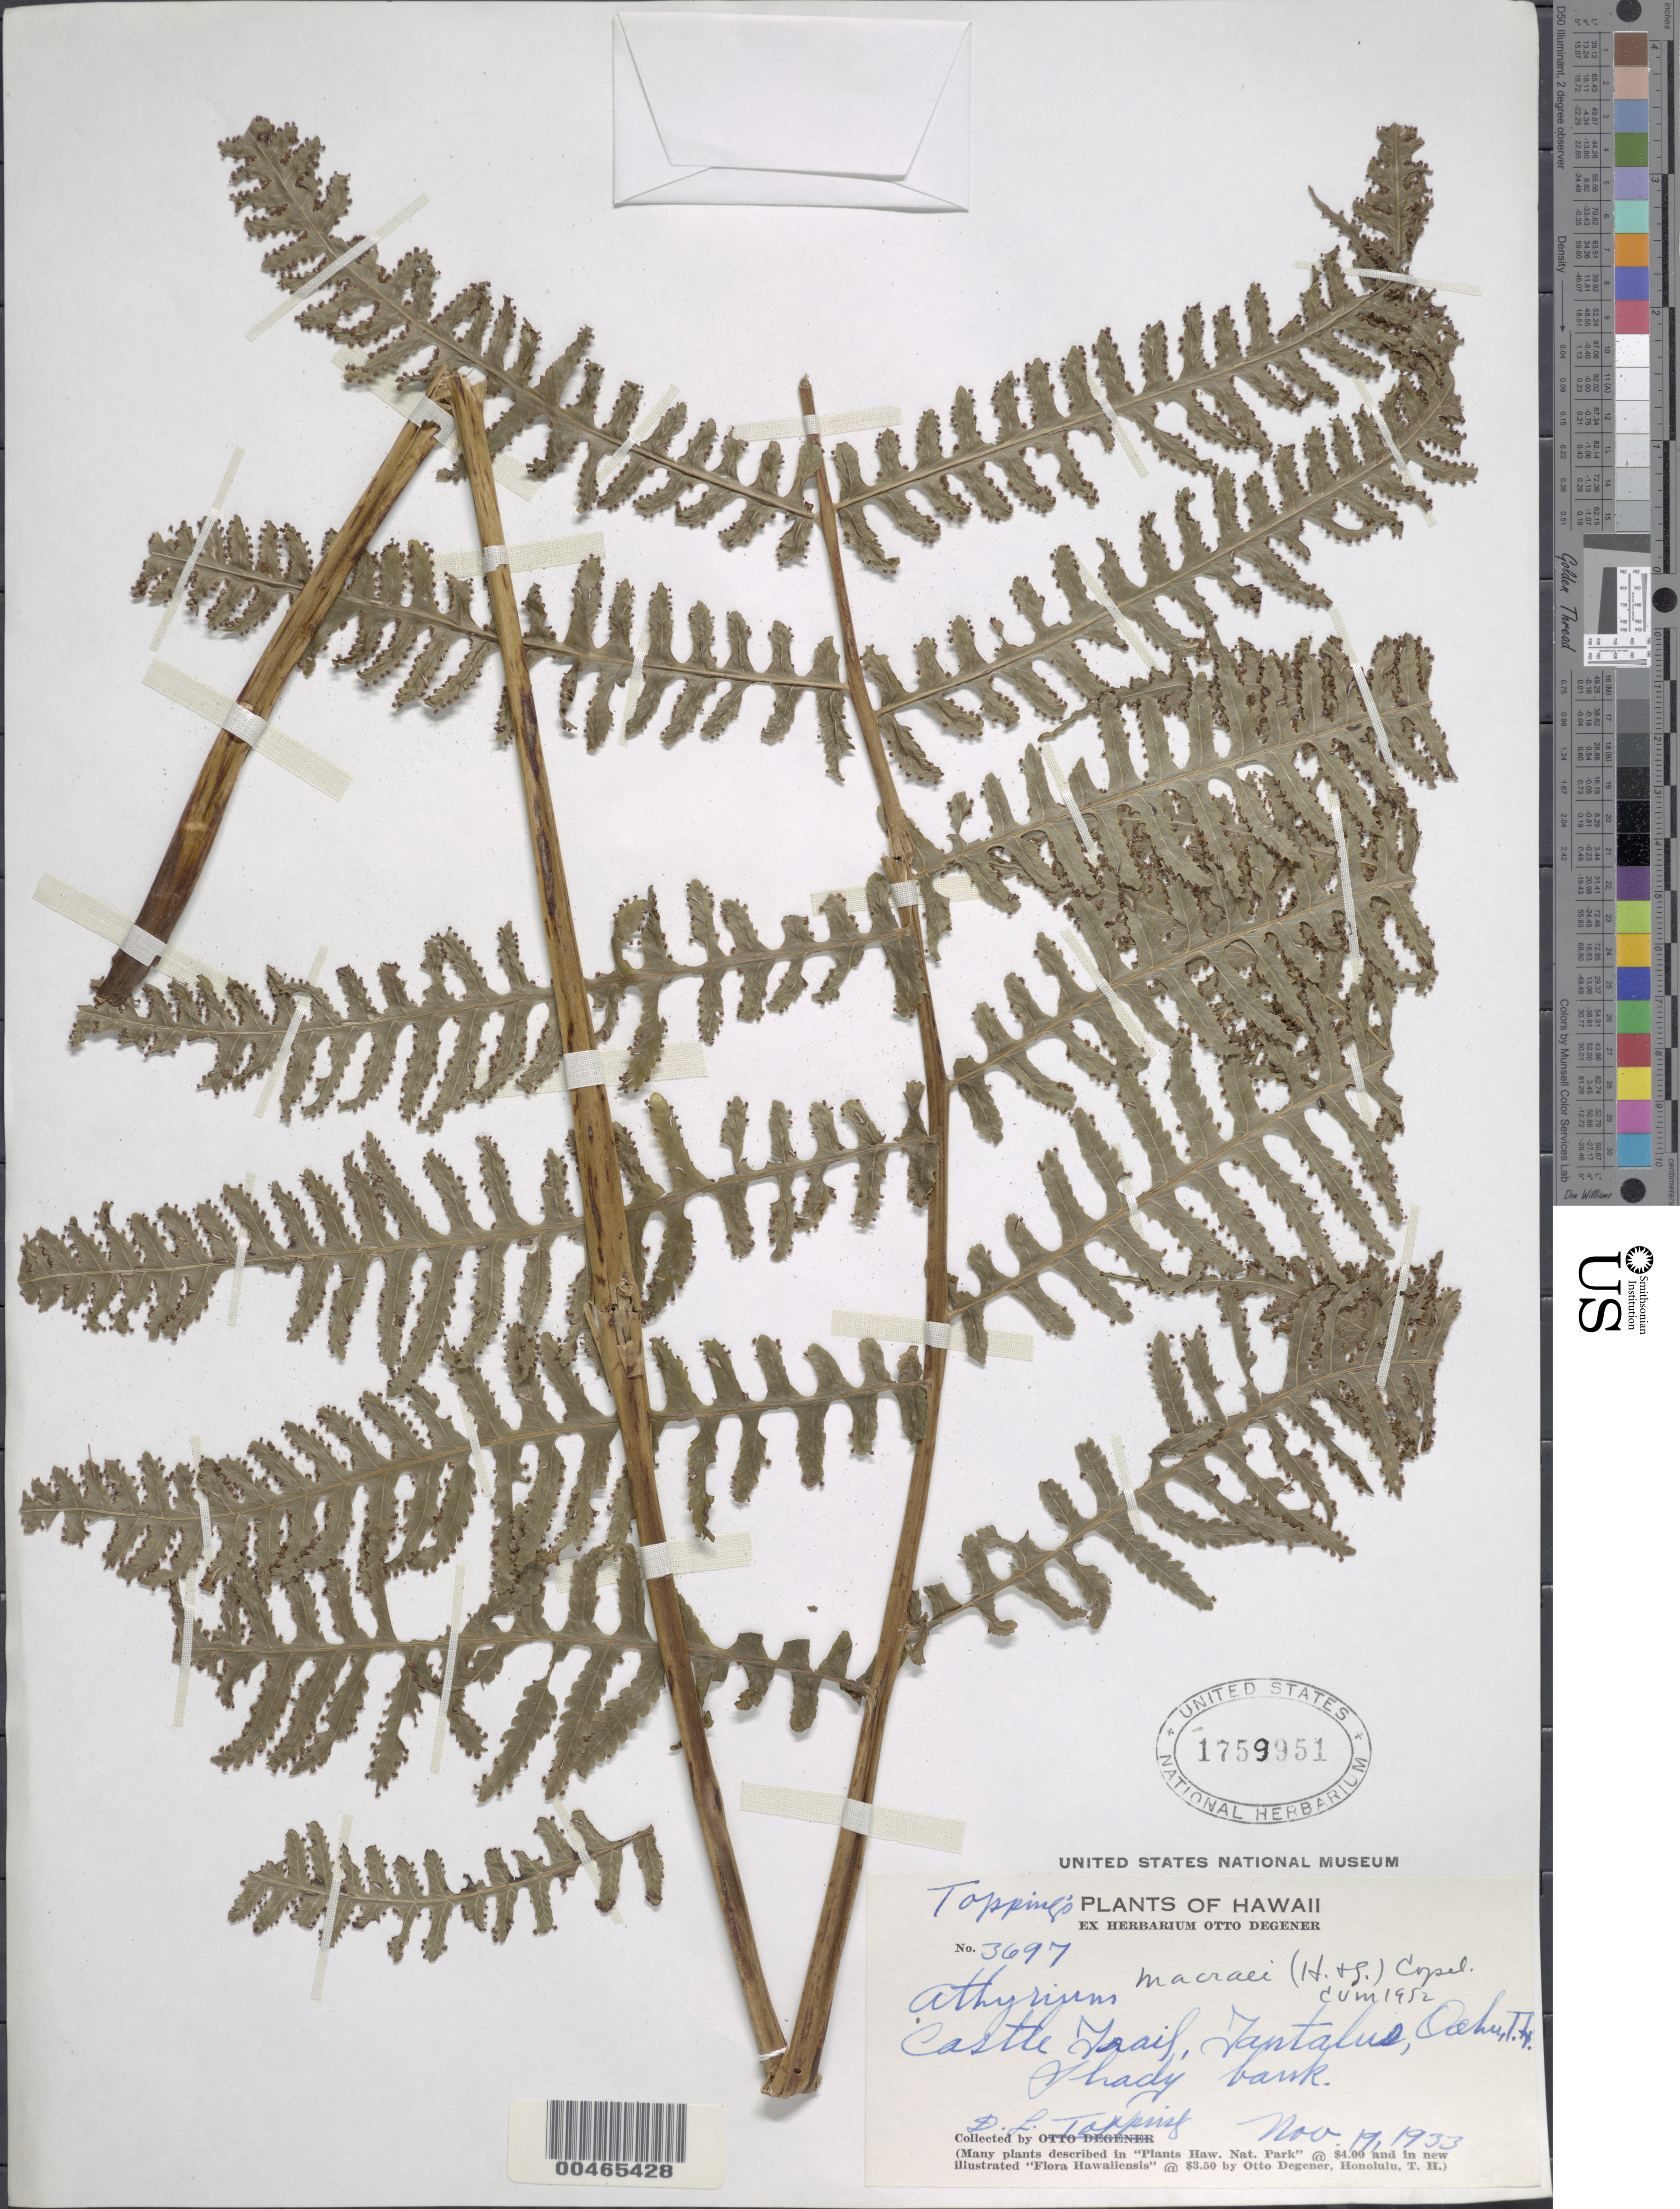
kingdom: Plantae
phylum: Tracheophyta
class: Polypodiopsida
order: Polypodiales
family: Athyriaceae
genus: Deparia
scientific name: Deparia prolifera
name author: (Kaulf.) Hook. & Grev.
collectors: D. L. Topping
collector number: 3697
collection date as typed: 19 Nov 1933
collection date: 1933-11-19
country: United States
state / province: Hawaii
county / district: Honolulu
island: Oahu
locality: Castle Trail, Tantalus, Oahu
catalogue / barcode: US 1759951